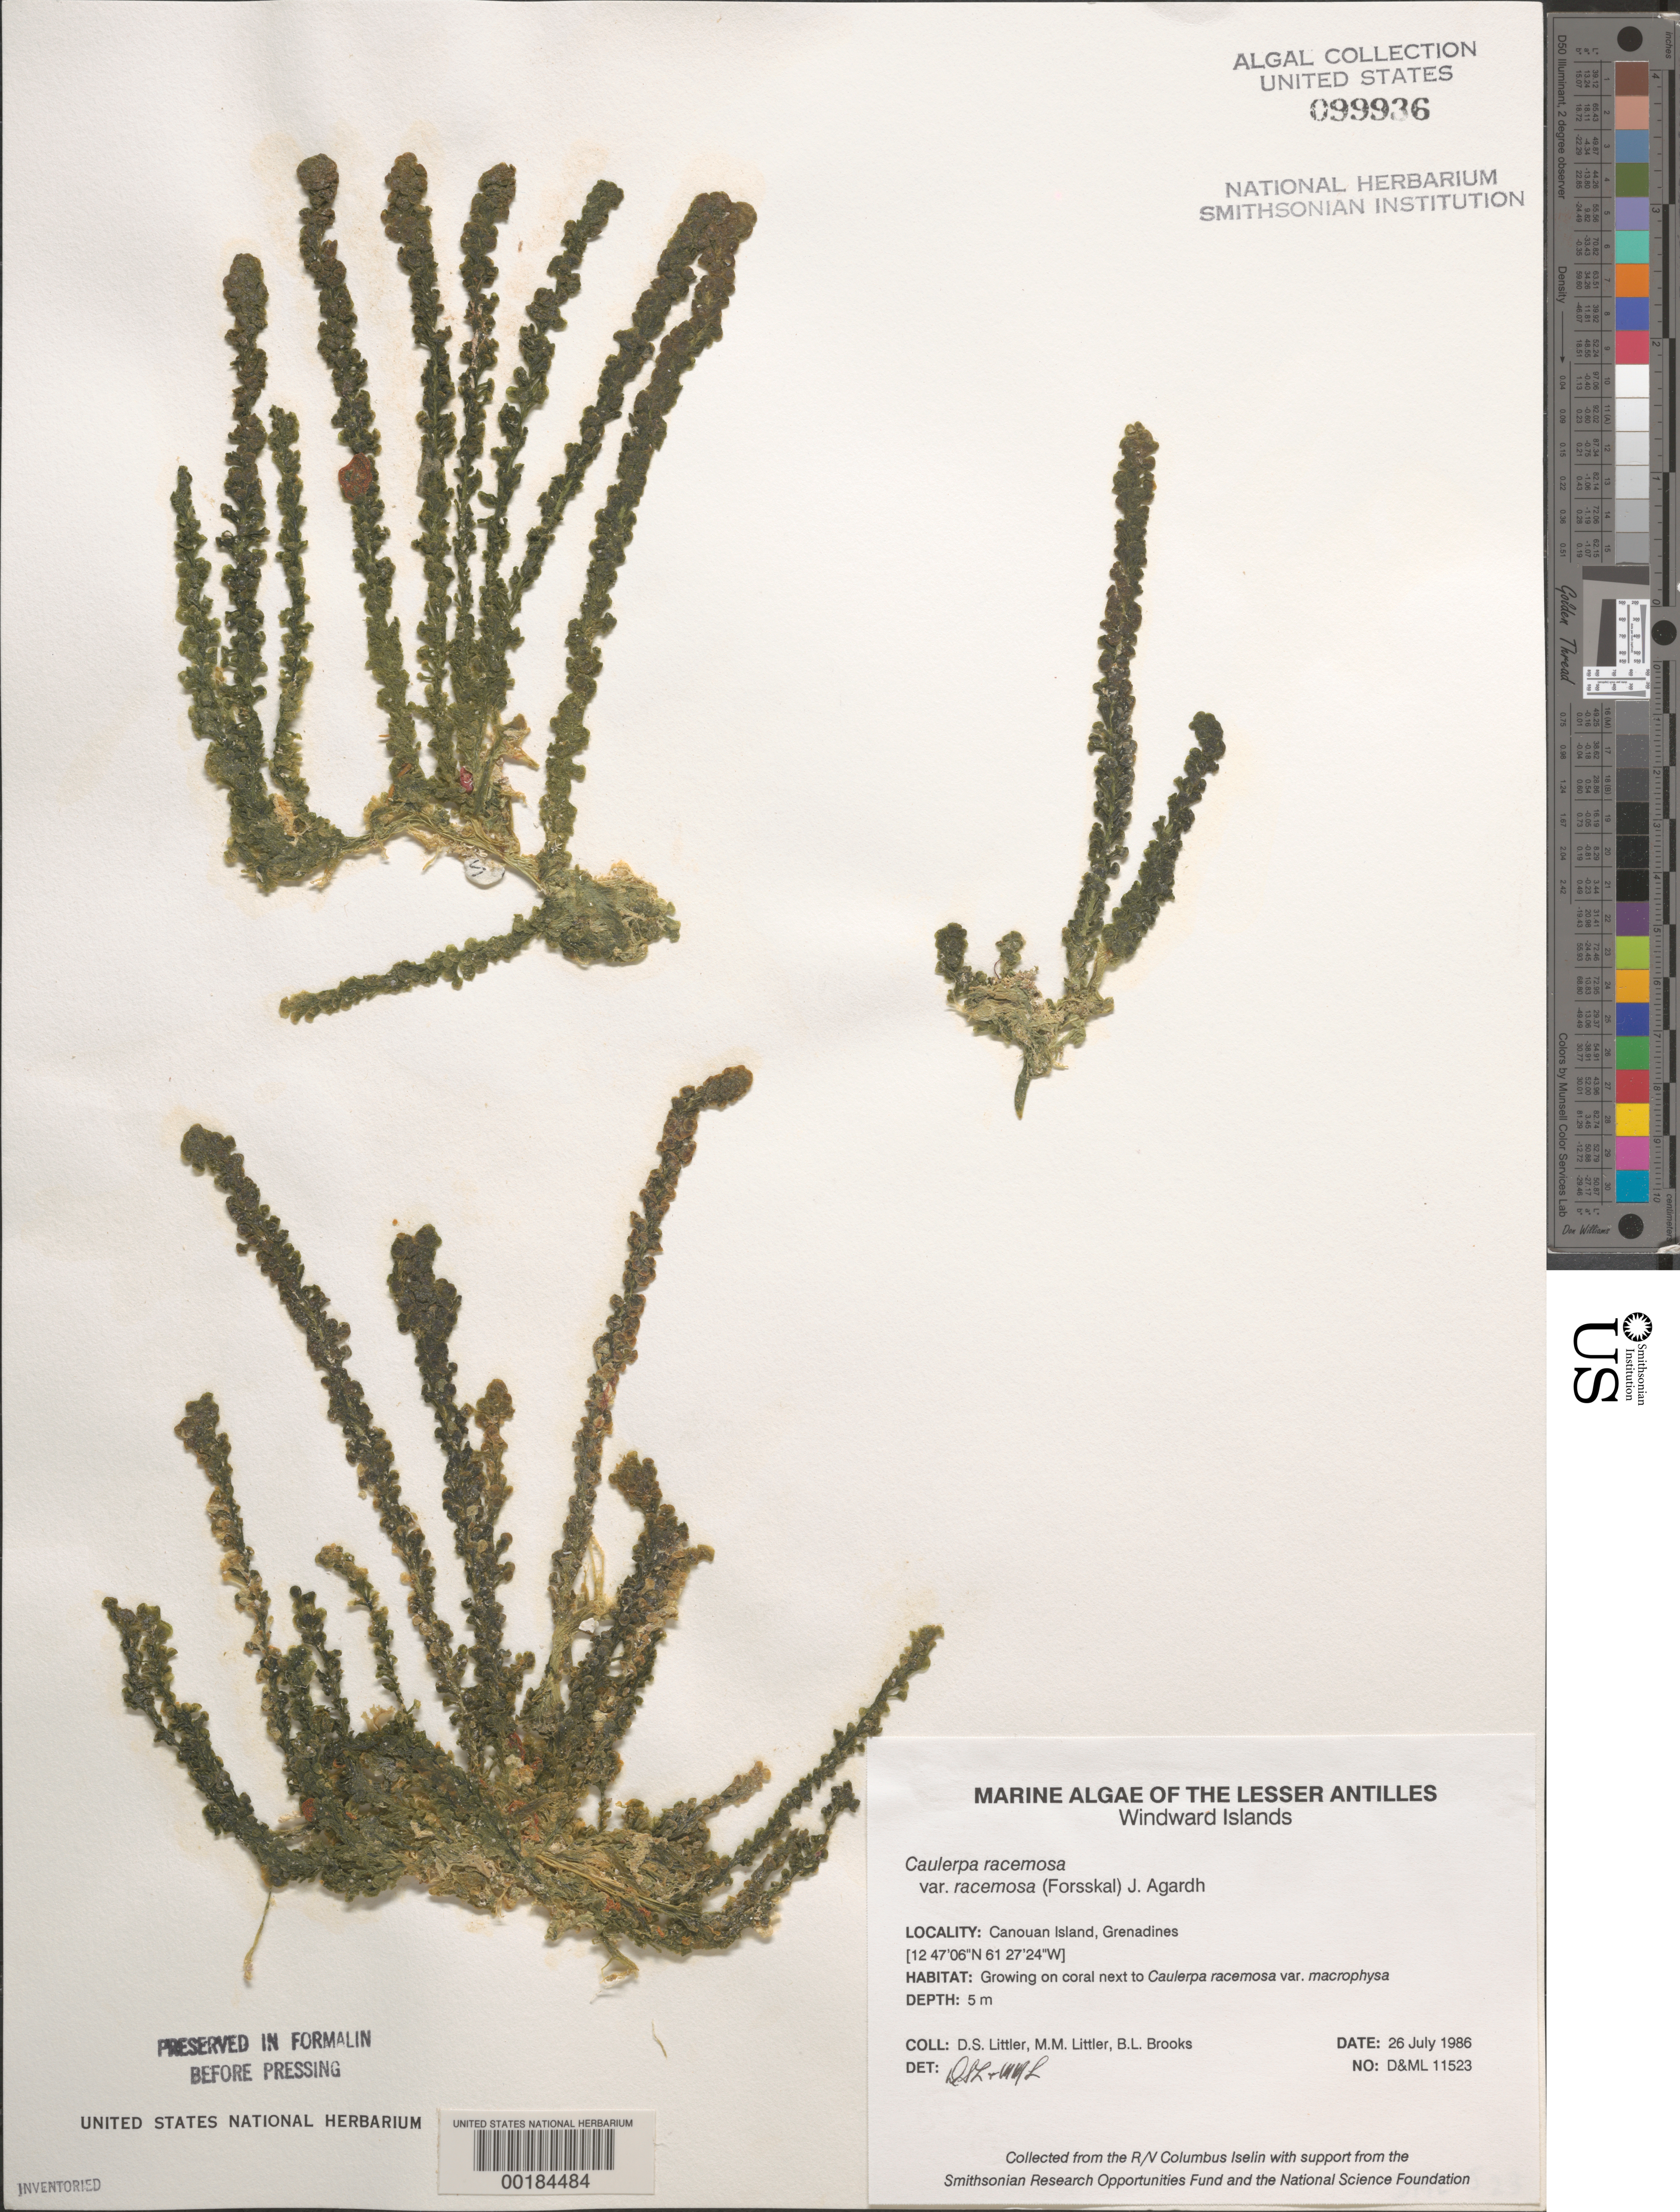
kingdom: Plantae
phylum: Chlorophyta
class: Ulvophyceae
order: Bryopsidales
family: Caulerpaceae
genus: Caulerpa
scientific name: Caulerpa racemosa var. racemosa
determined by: Littler, D. S.; Littler, M. M.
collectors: D. S. Littler, M. M. Littler & B. Brooks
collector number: D&ML 11523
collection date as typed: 26 Jul 1986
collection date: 1986-07-26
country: St. Vincent - Grenadines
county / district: Grenadines Parish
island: Canouan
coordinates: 12 47' 06" N, 61 27' 24" W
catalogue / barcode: US 99936